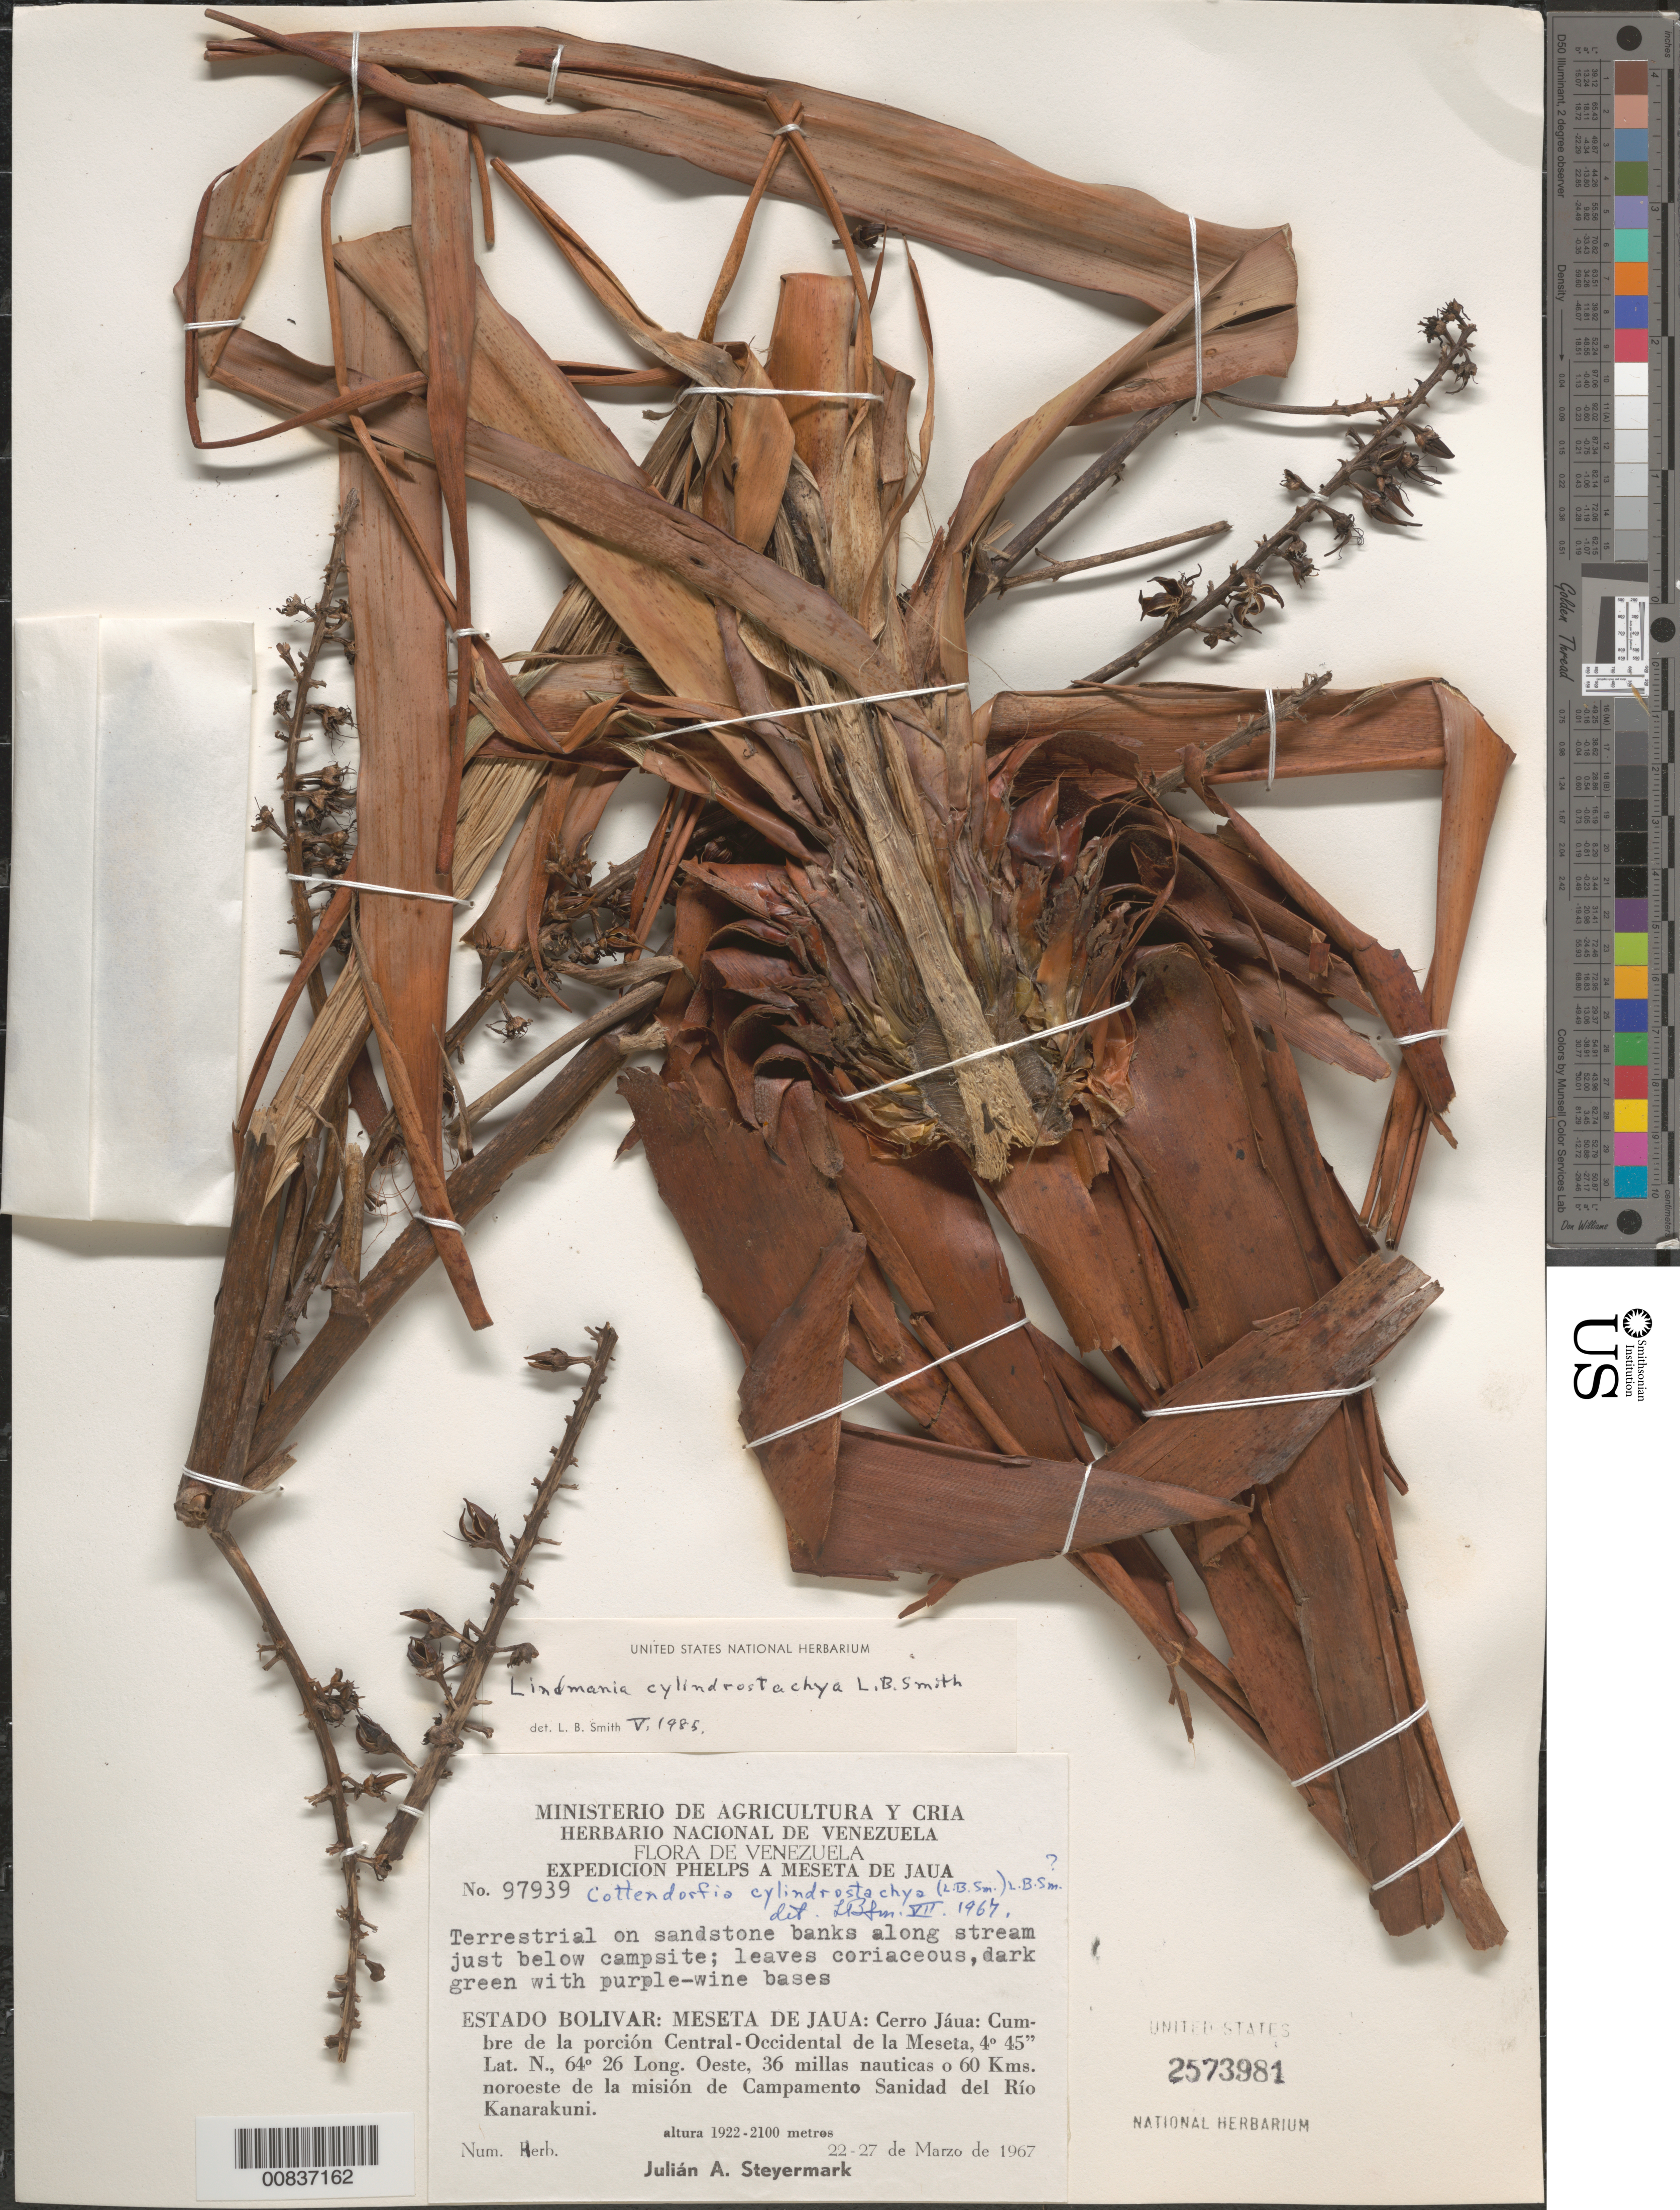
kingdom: Plantae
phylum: Tracheophyta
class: Liliopsida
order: Poales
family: Bromeliaceae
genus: Lindmania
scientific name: Lindmania cylindrostachya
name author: L.B. Sm.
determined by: Holst, Bruce K.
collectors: J. Steyermark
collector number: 97939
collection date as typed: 22-Mar-67 to 27-Mar-67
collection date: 1967-03-22/1967-03-27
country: Venezuela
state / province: Bolívar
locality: Meseta del Jaua: Cerro Jáua, cumbre de la porcion Central-Occidental de la Meseta, 36 millas nauticas o 60 km NO de la mision de Campamento Sanidad del Río Kanarakuni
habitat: Sandstone banks along stream just below campsite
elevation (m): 1922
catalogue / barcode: US 2573981A